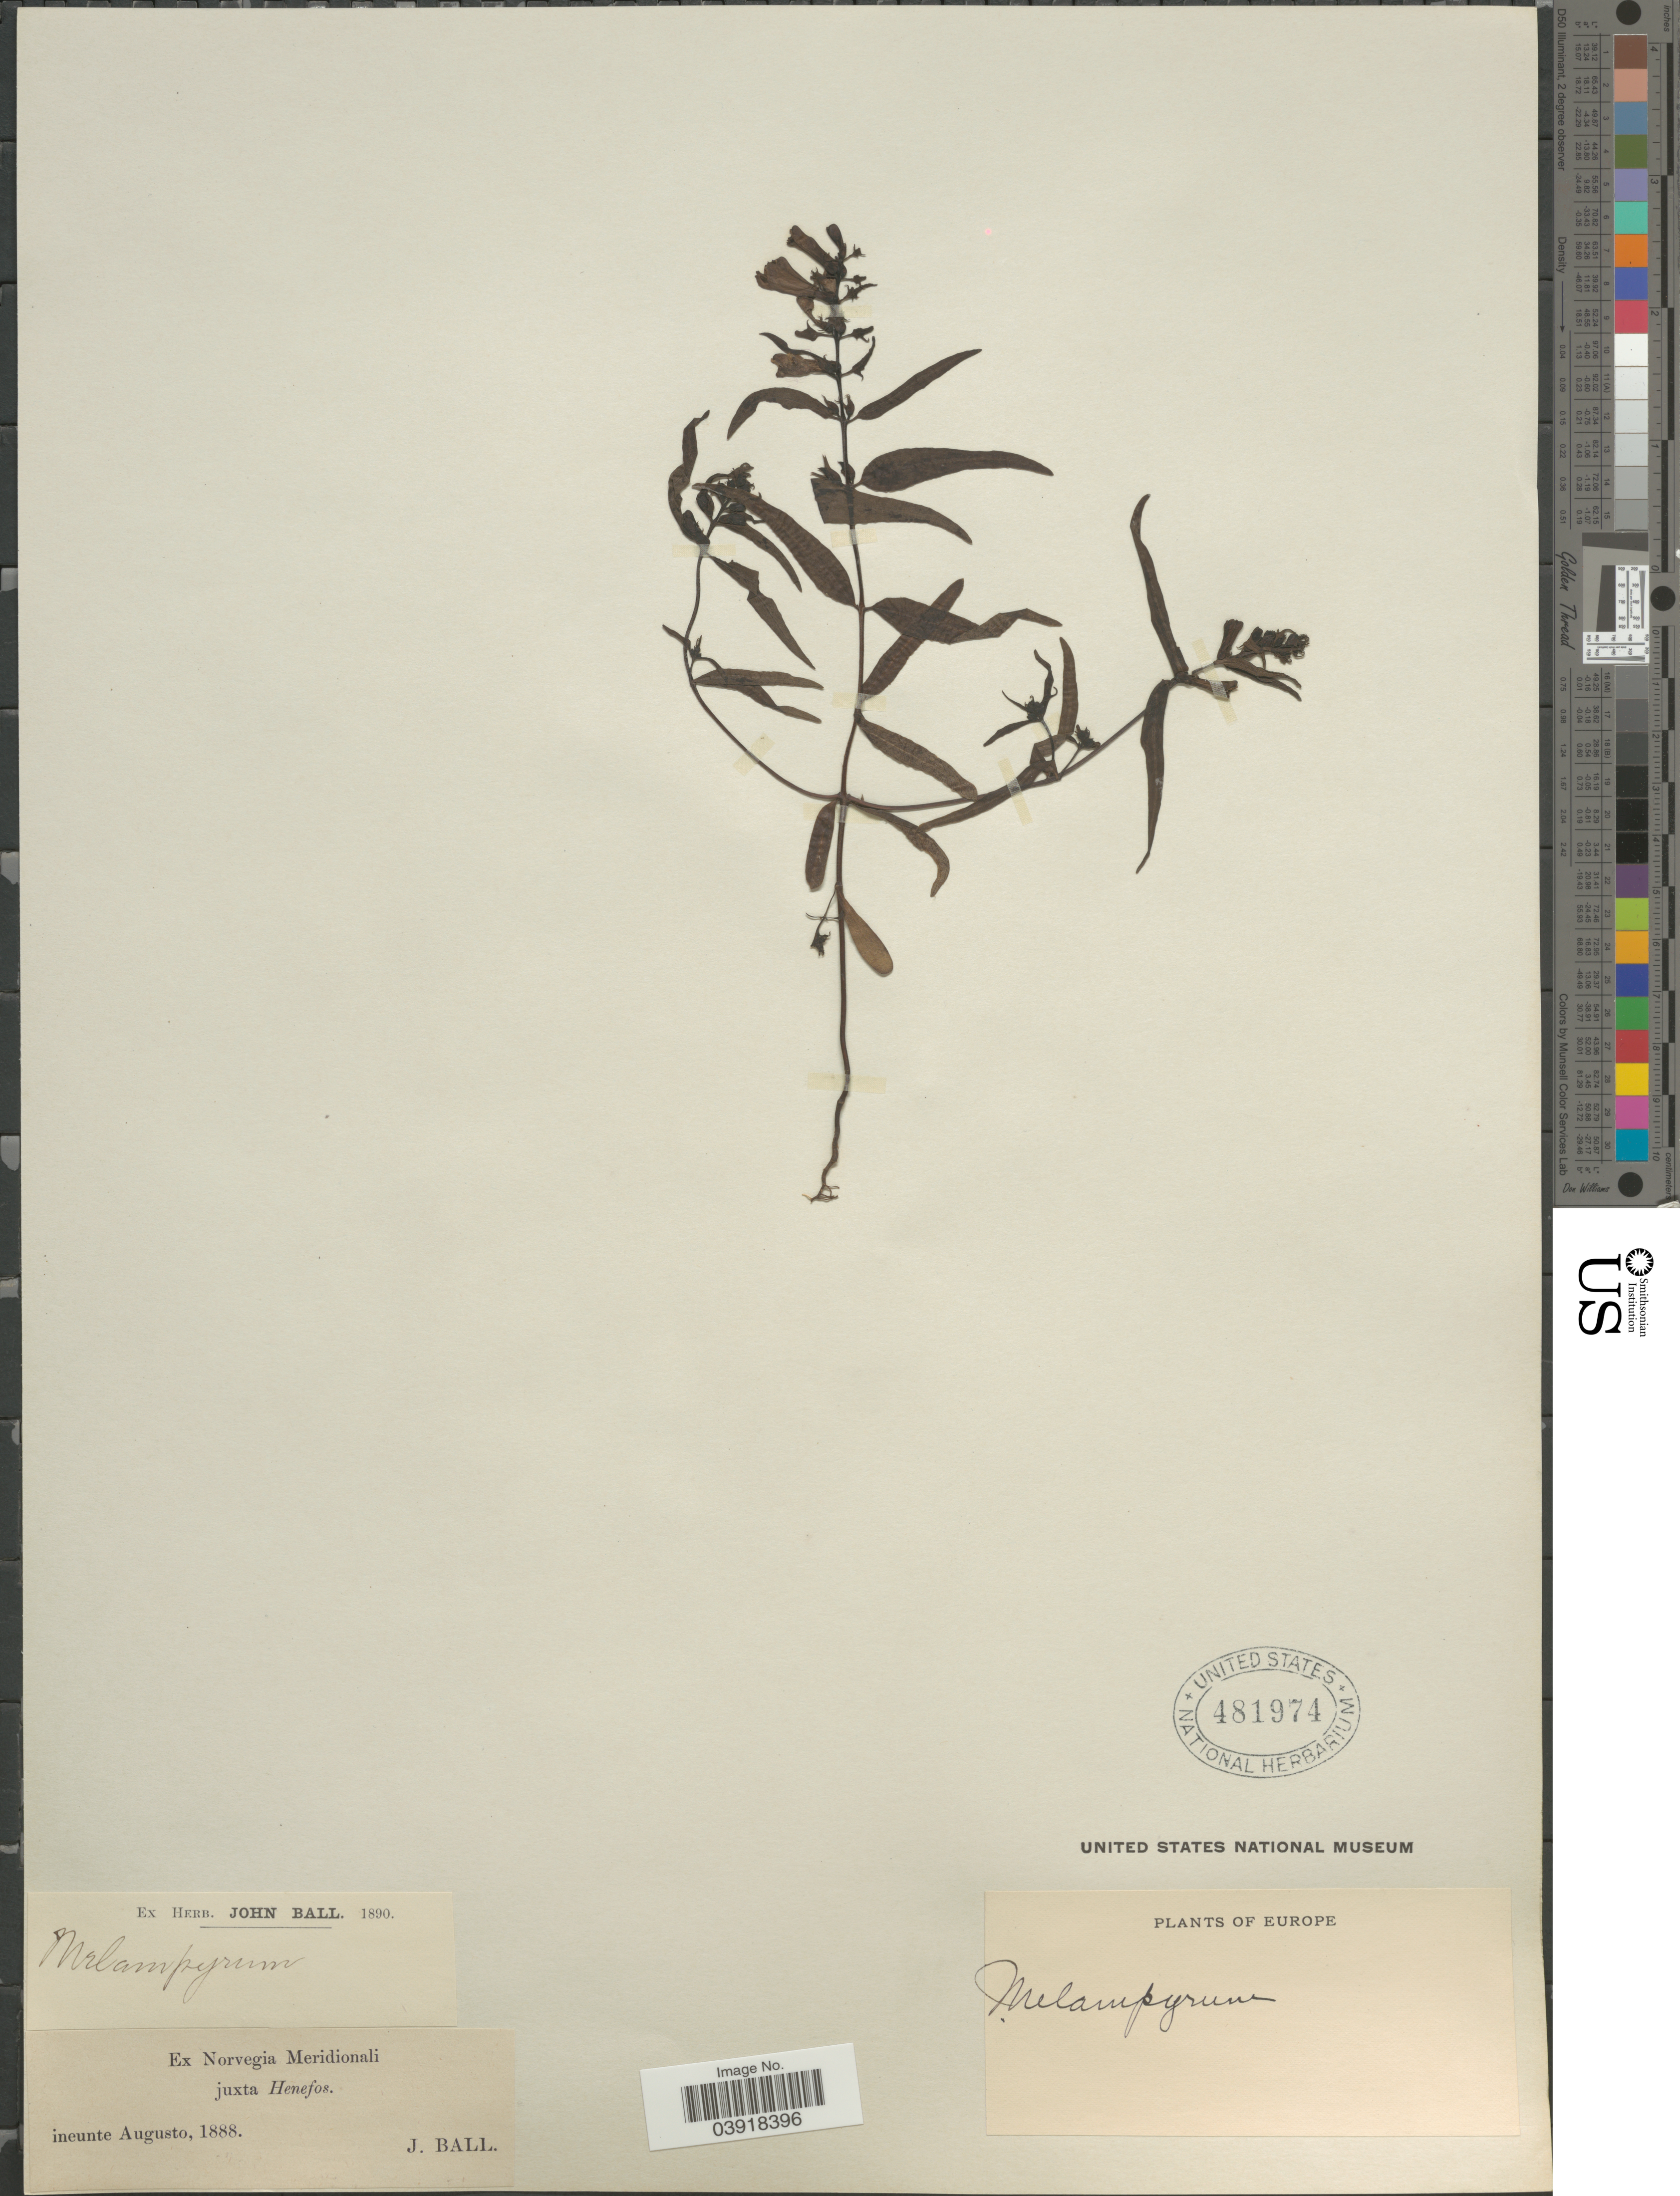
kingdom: Plantae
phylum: Tracheophyta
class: Magnoliopsida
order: Lamiales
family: Orobanchaceae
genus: Melampyrum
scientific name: Melampyrum sp.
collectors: J. Ball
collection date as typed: ineunte Augusto, 1888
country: Norway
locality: Ex Norvegia Meridionali juxta Henefos.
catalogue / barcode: US 481974